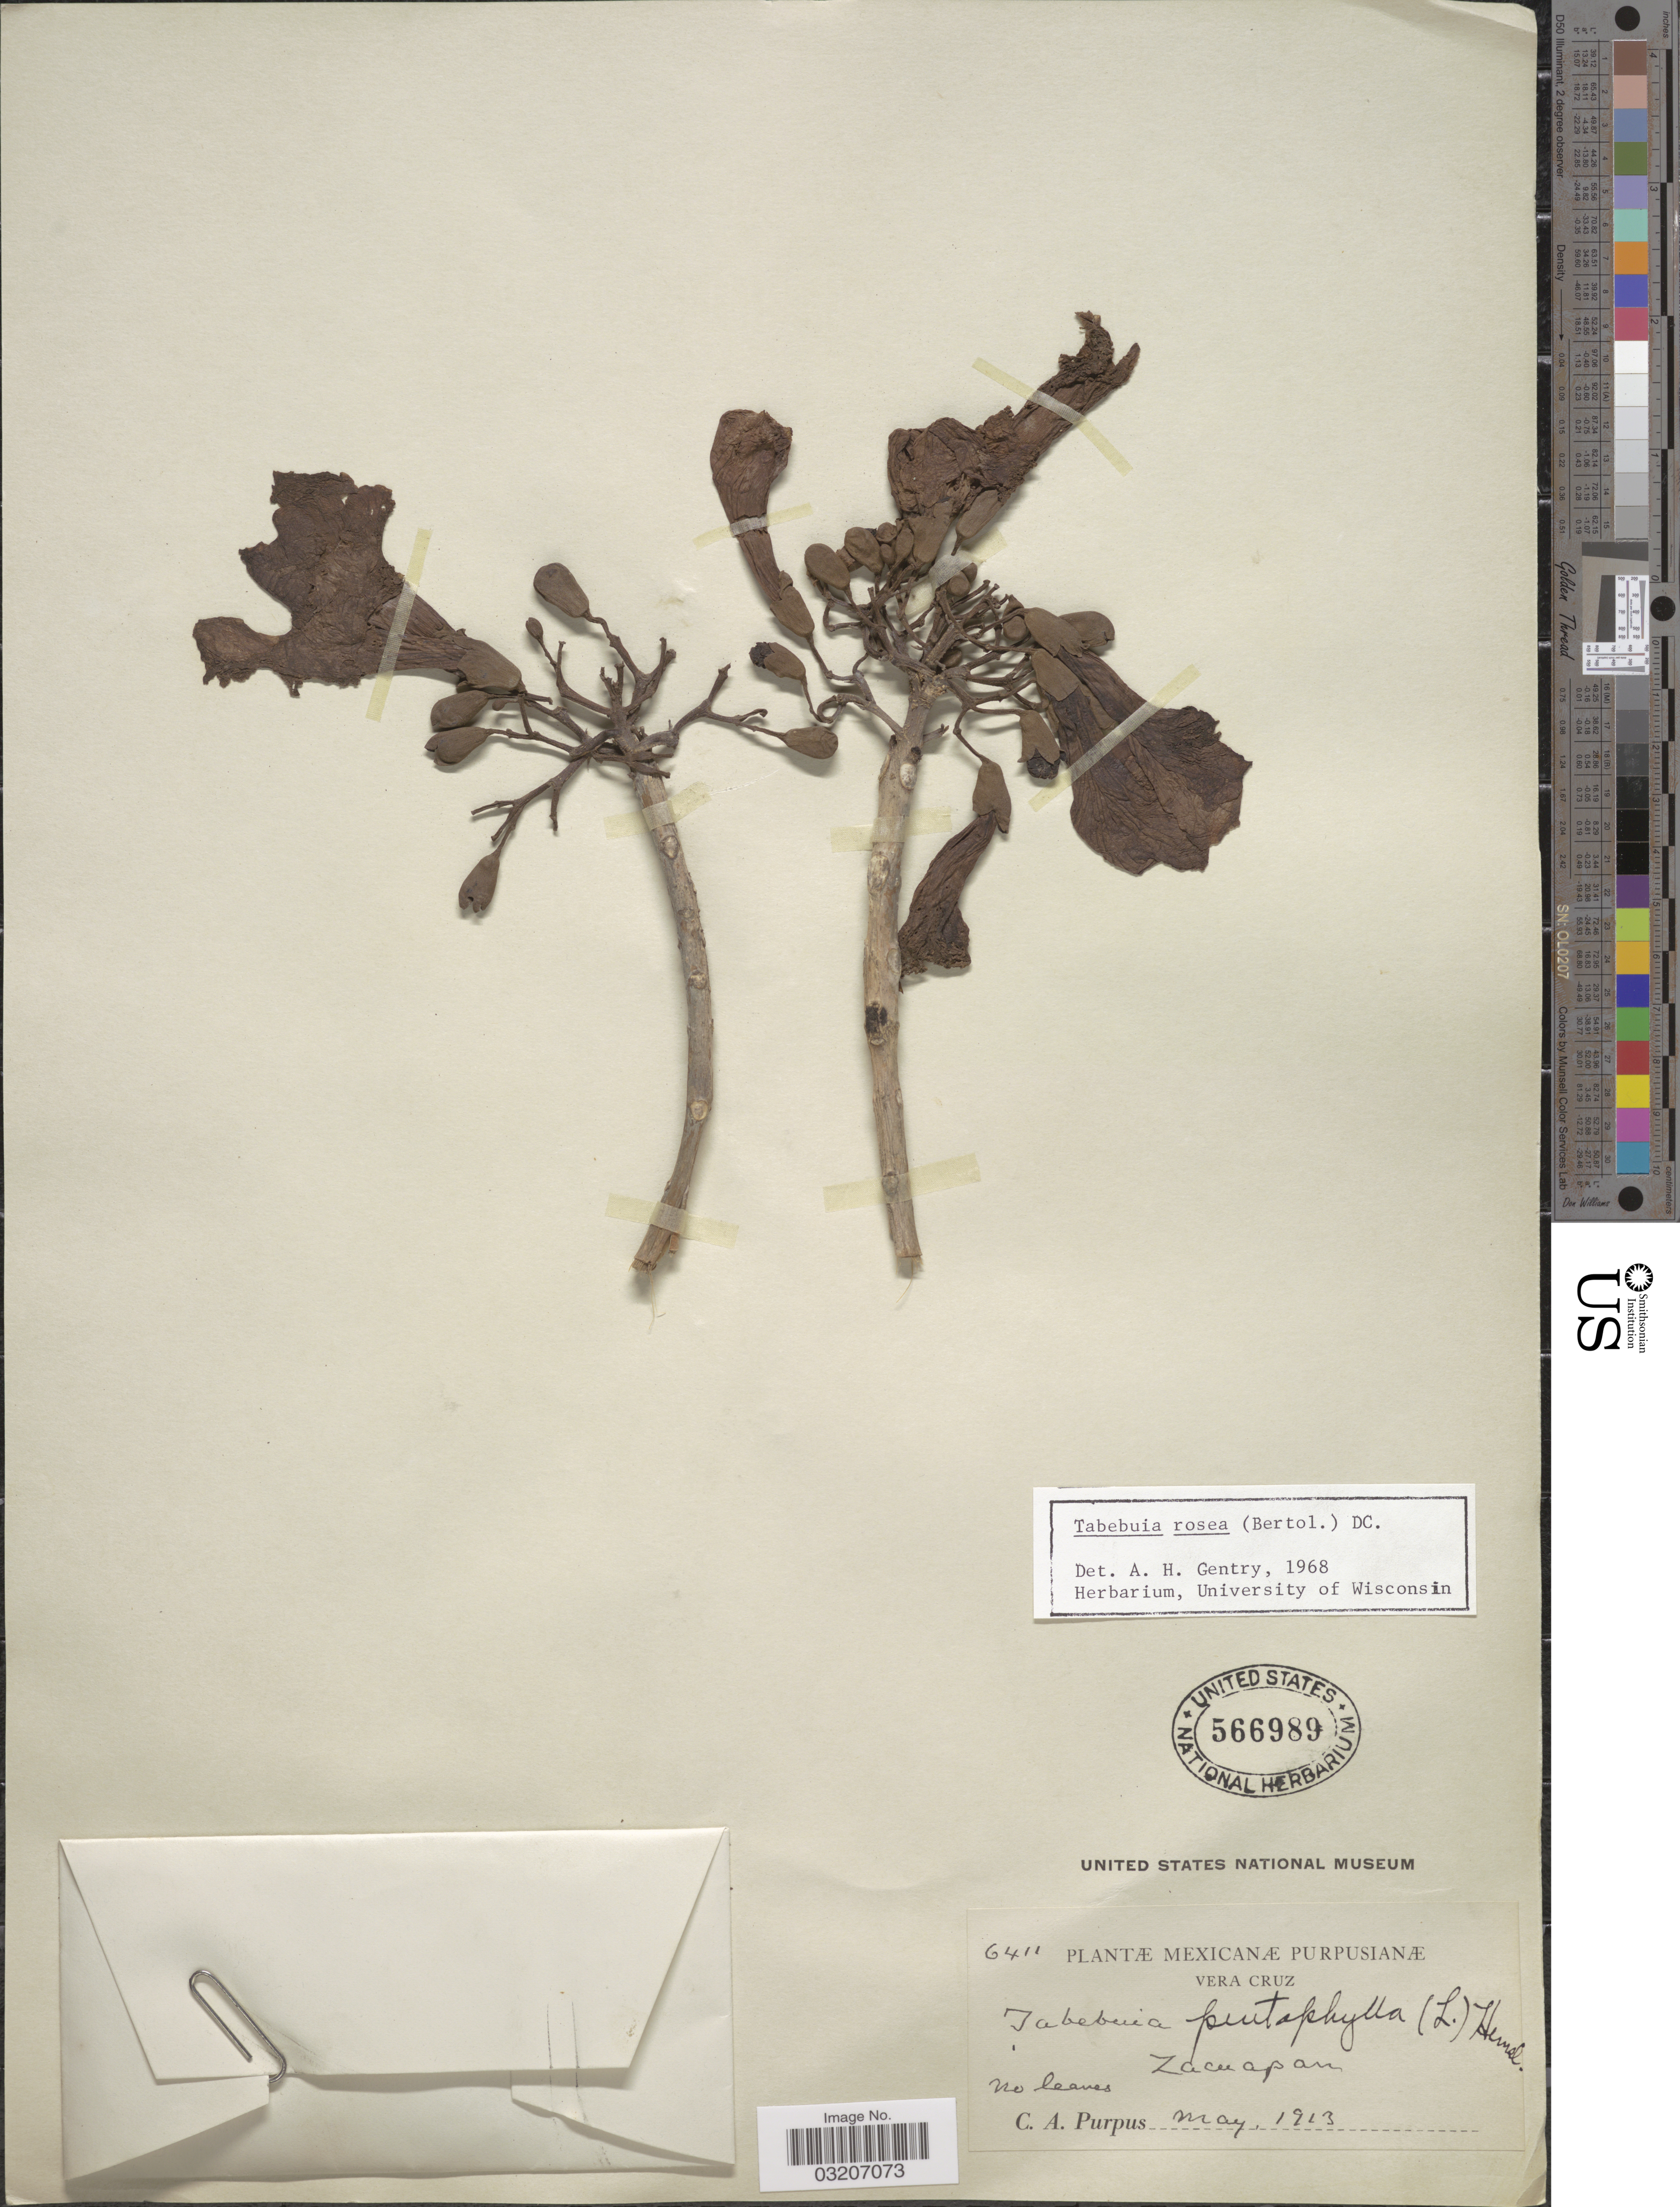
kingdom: Plantae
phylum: Tracheophyta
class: Magnoliopsida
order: Lamiales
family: Bignoniaceae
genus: Tabebuia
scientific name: Tabebuia rosea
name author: (Bertol.) DC.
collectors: C. A. Purpus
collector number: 6411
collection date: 1913-05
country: Mexico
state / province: Veracruz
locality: Vera Cruz. Zacuapan.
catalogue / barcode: US 566989